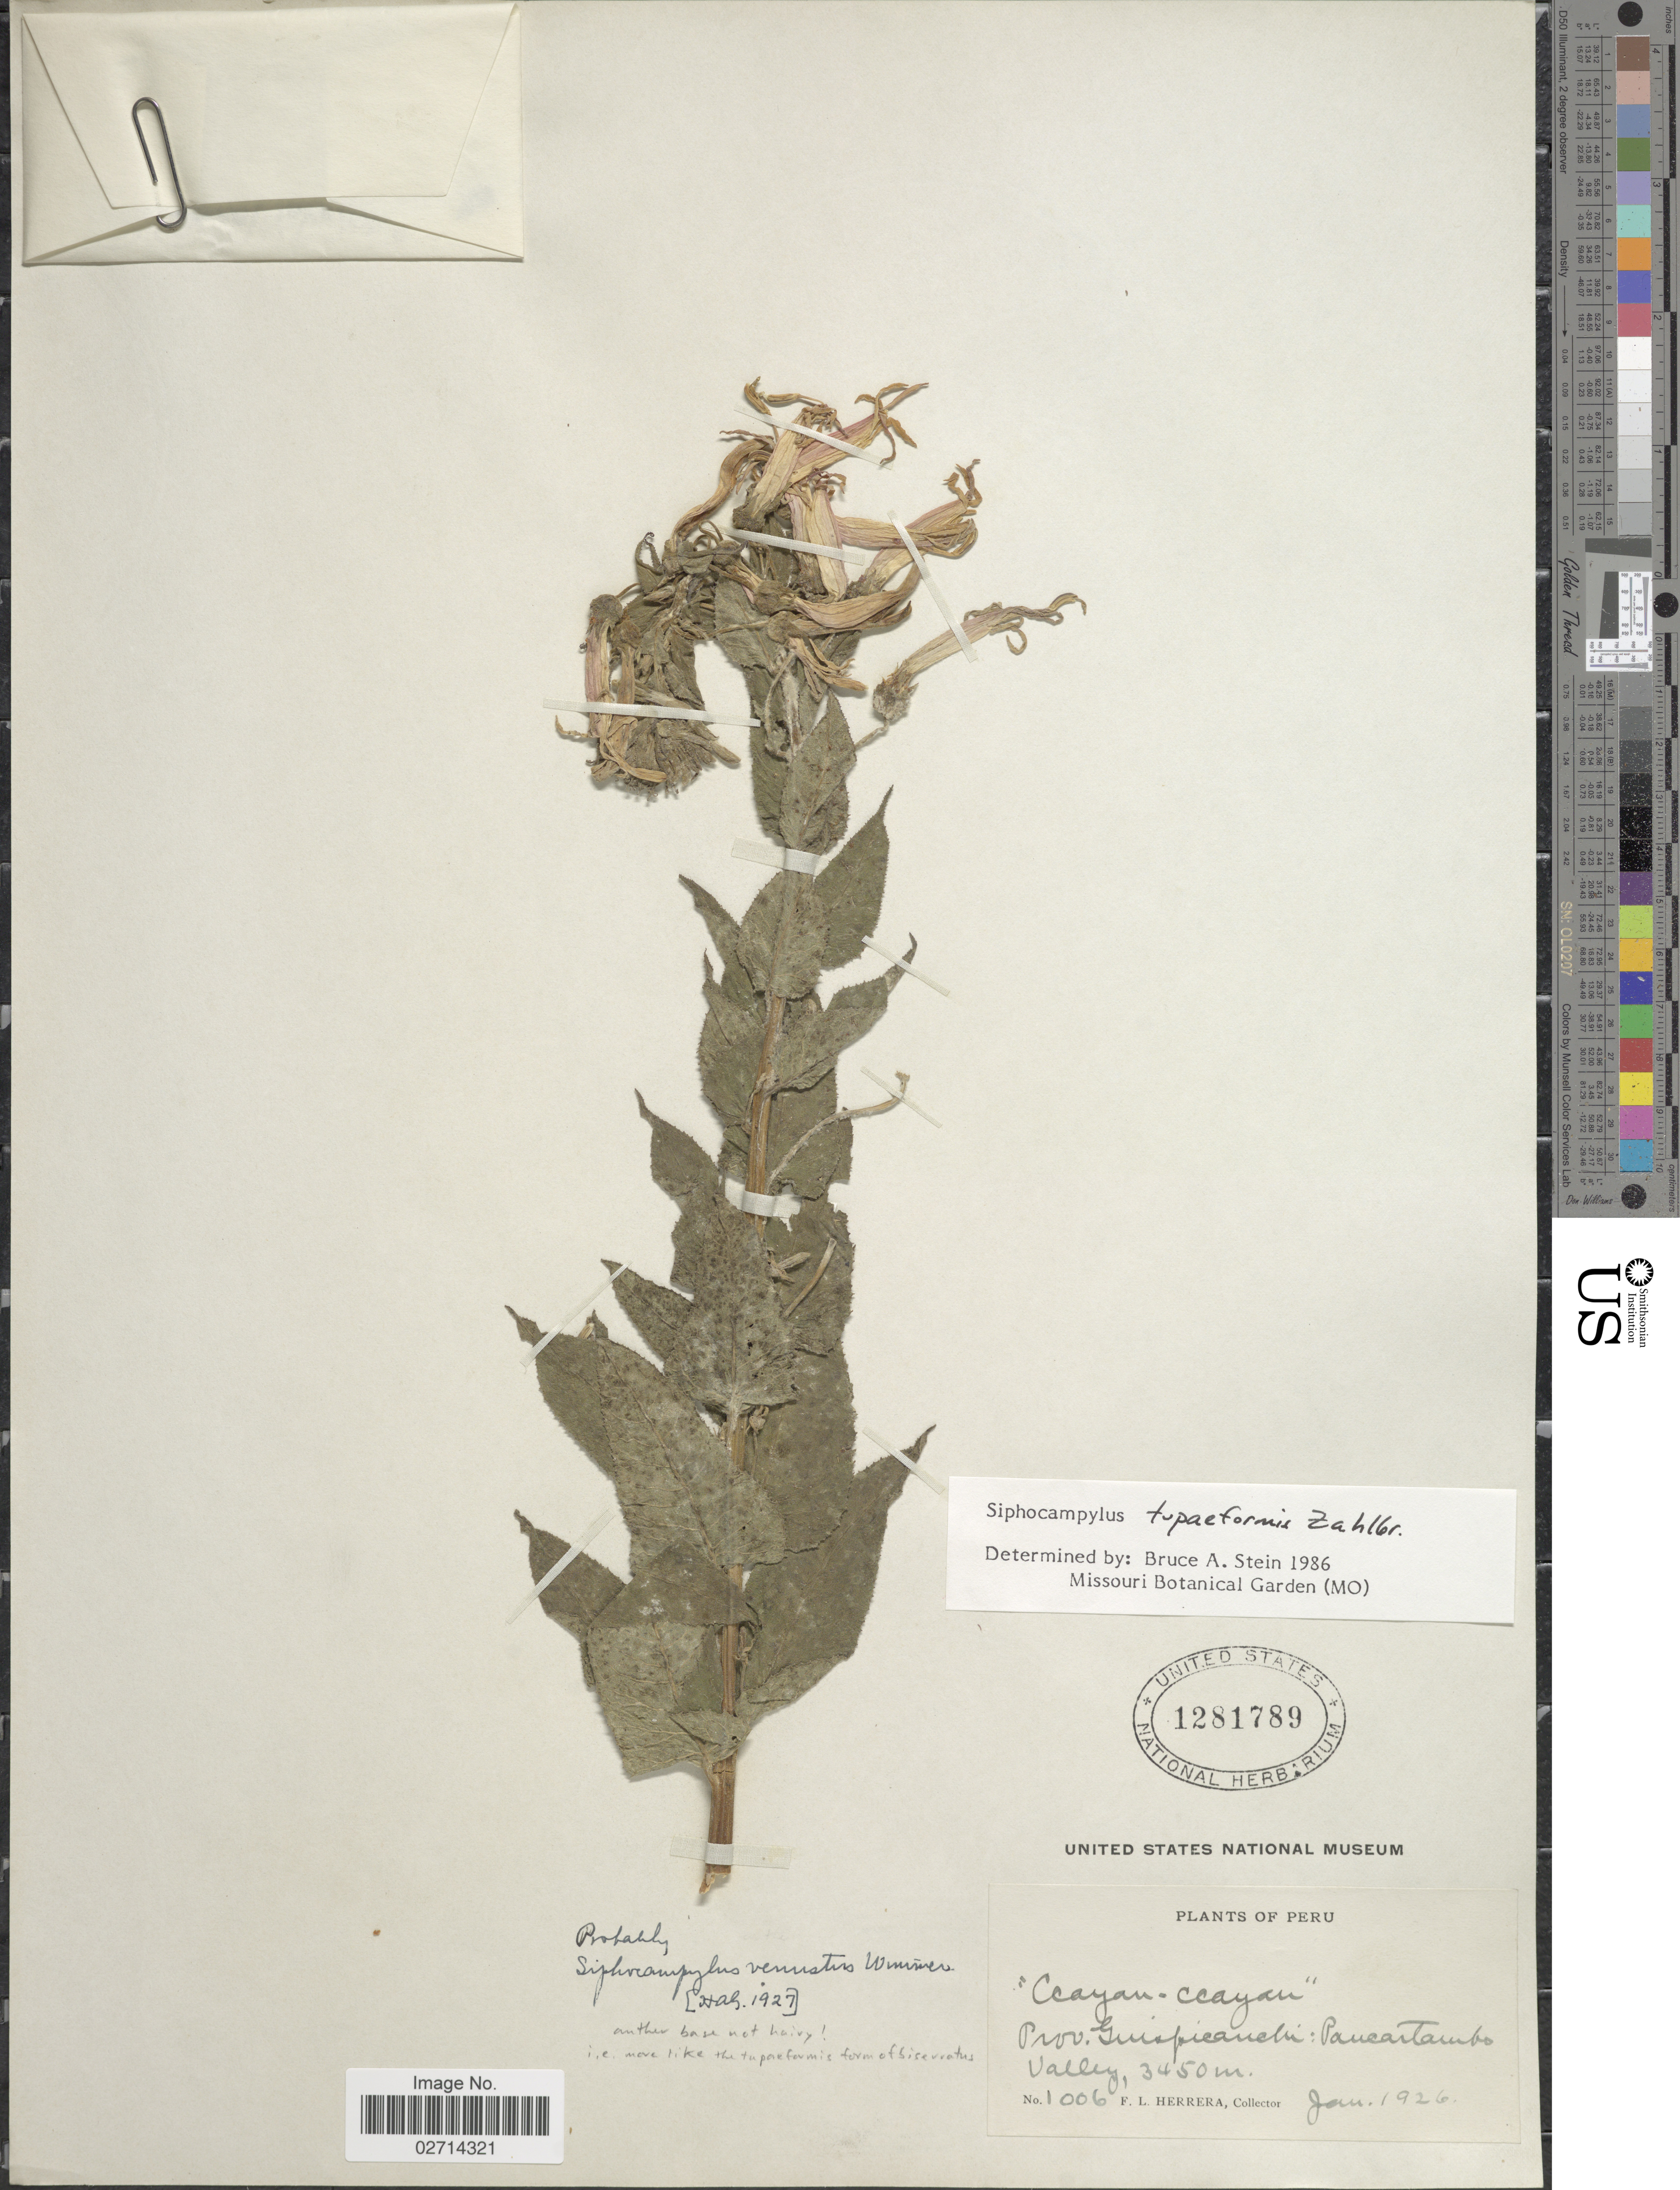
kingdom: Plantae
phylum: Tracheophyta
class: Magnoliopsida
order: Asterales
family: Campanulaceae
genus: Siphocampylus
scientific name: Siphocampylus tupaeformis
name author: Zahlbr.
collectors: F. L. Herrera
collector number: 1006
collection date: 1926-01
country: Peru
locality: Prov. Quispicanchi; Paucartambo Valley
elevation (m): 3450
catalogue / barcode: US 1281789